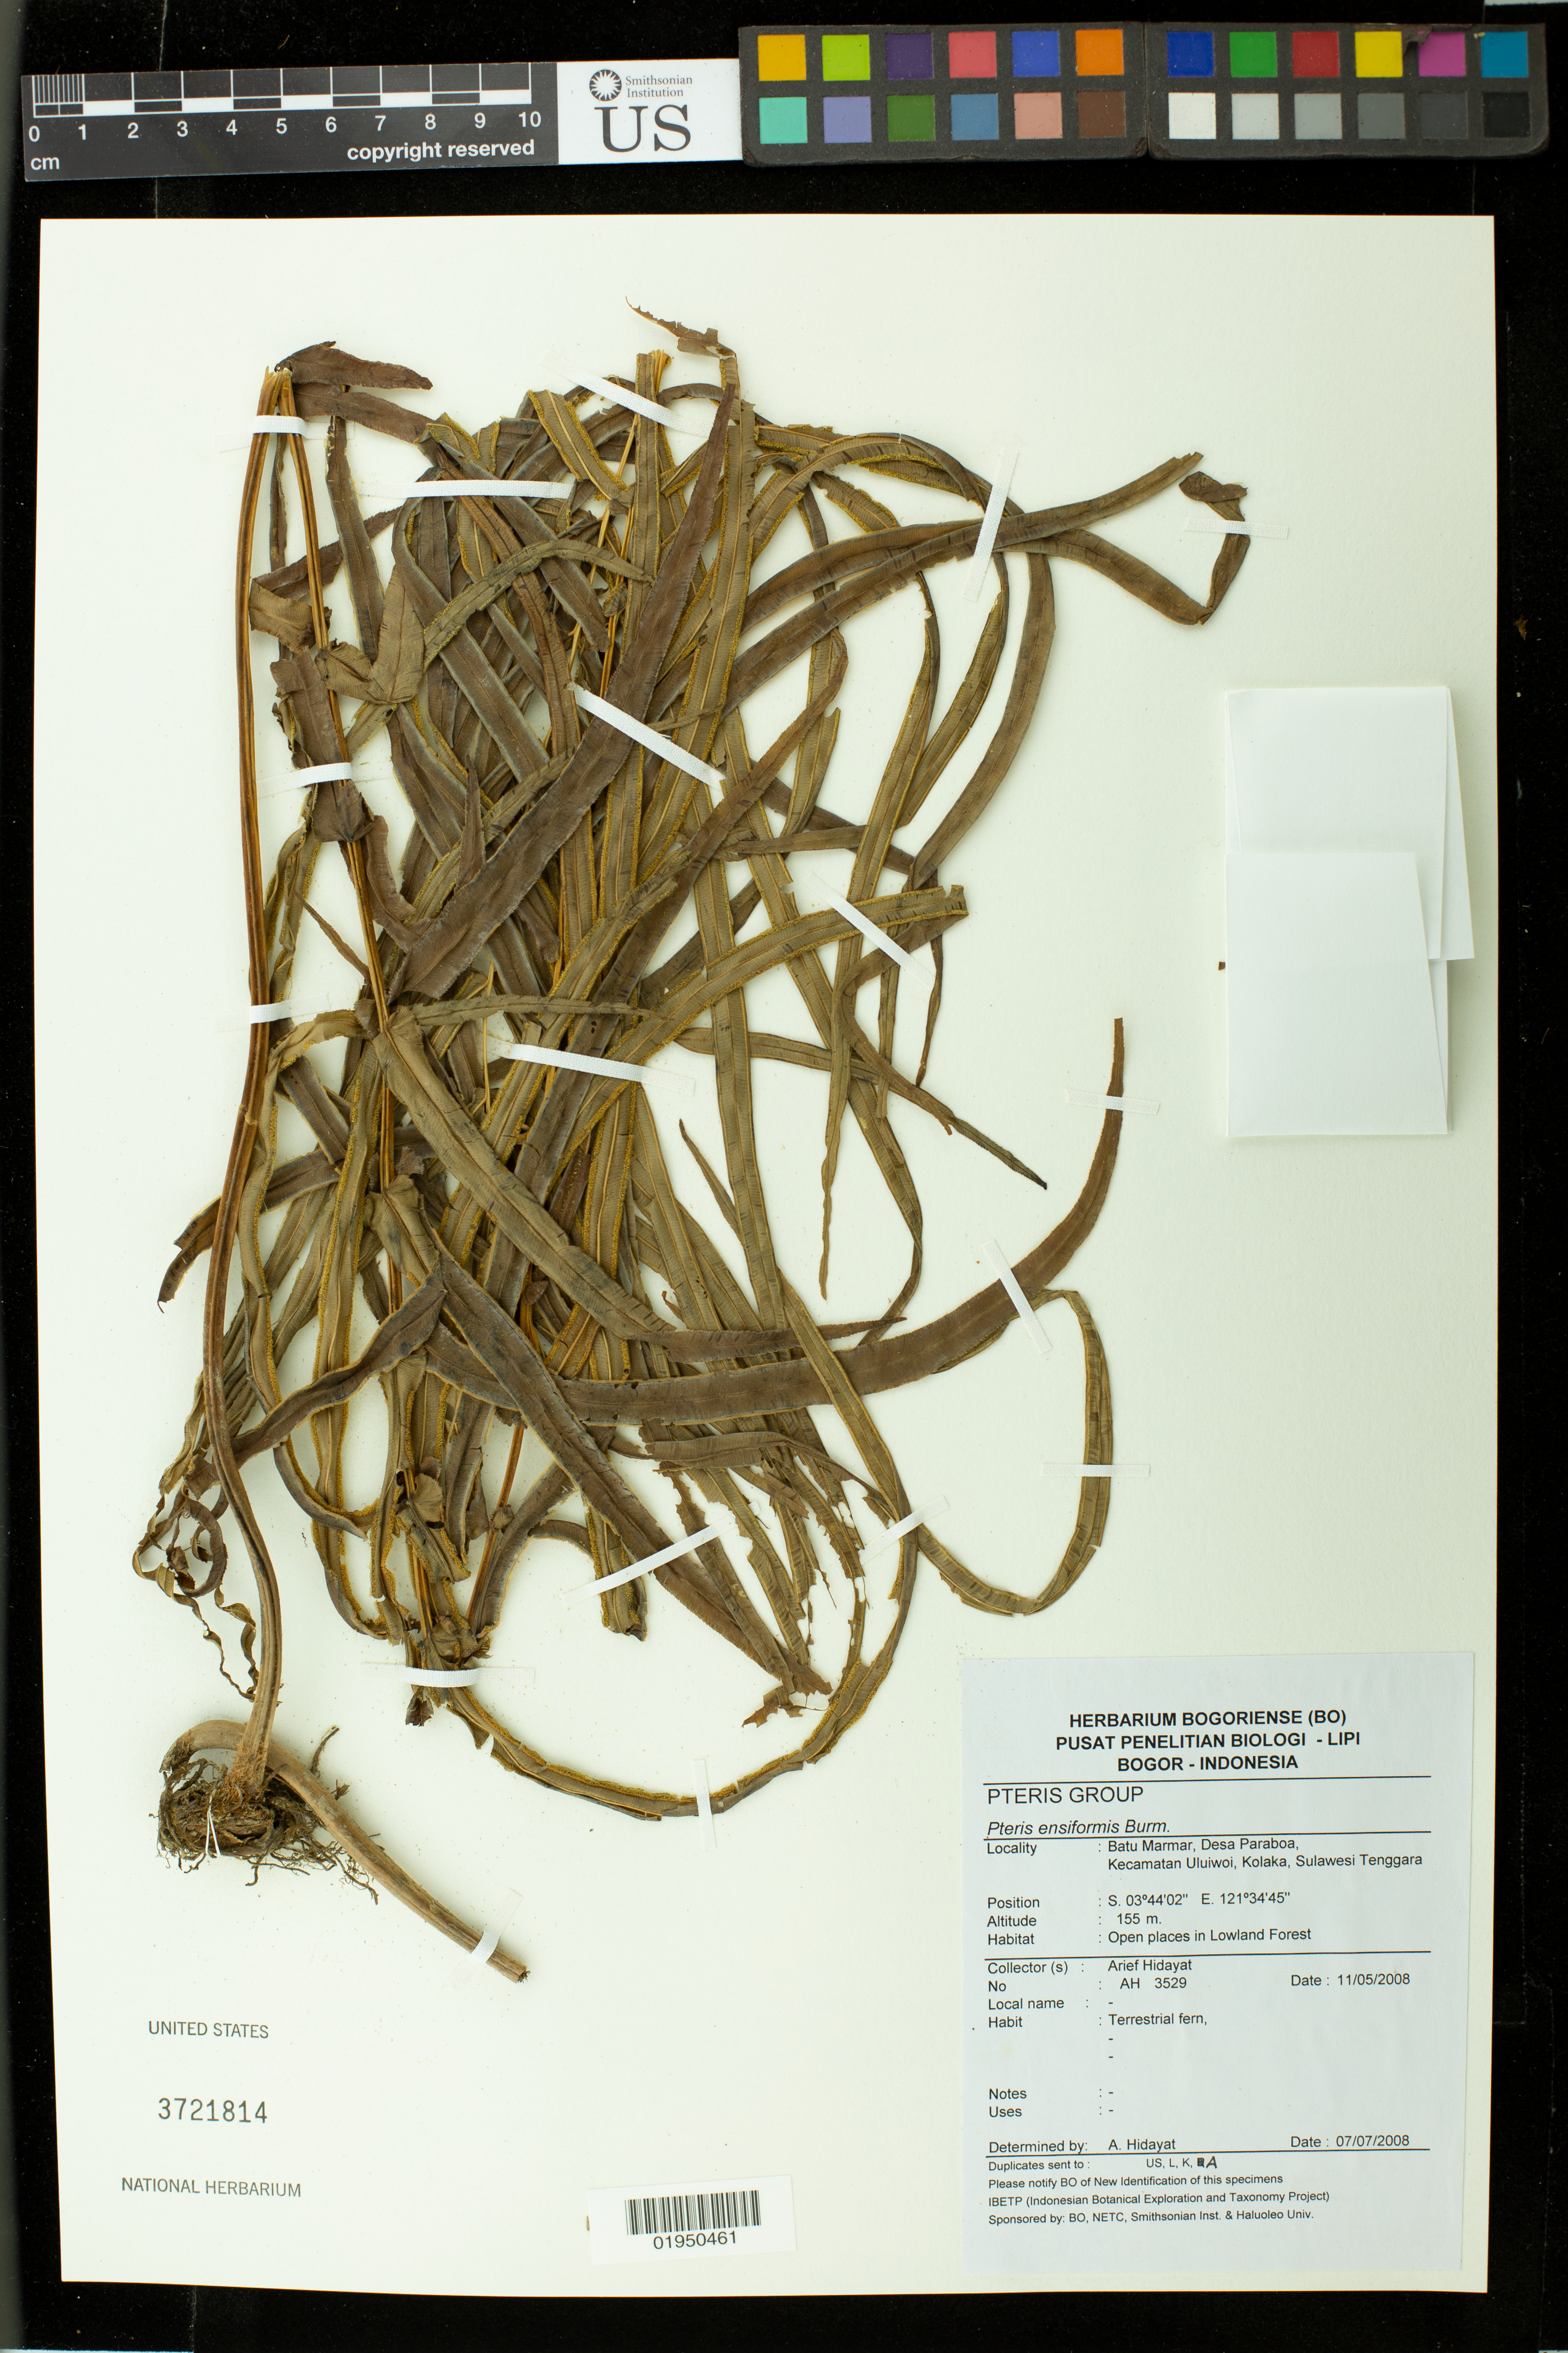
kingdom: Plantae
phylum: Tracheophyta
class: Polypodiopsida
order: Polypodiales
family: Pteridaceae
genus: Pteris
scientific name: Pteris ensiformis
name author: Burm. f.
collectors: A. Hidayat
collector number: AH 3529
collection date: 2008-05-23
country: Indonesia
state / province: Sulawesi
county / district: Sulawesi Tenggara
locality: Batu Mamar, Desa Paraboa, Kecamatan Uluiwoi, Kolaka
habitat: Open places in Lowland forest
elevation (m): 155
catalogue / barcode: US 3721814